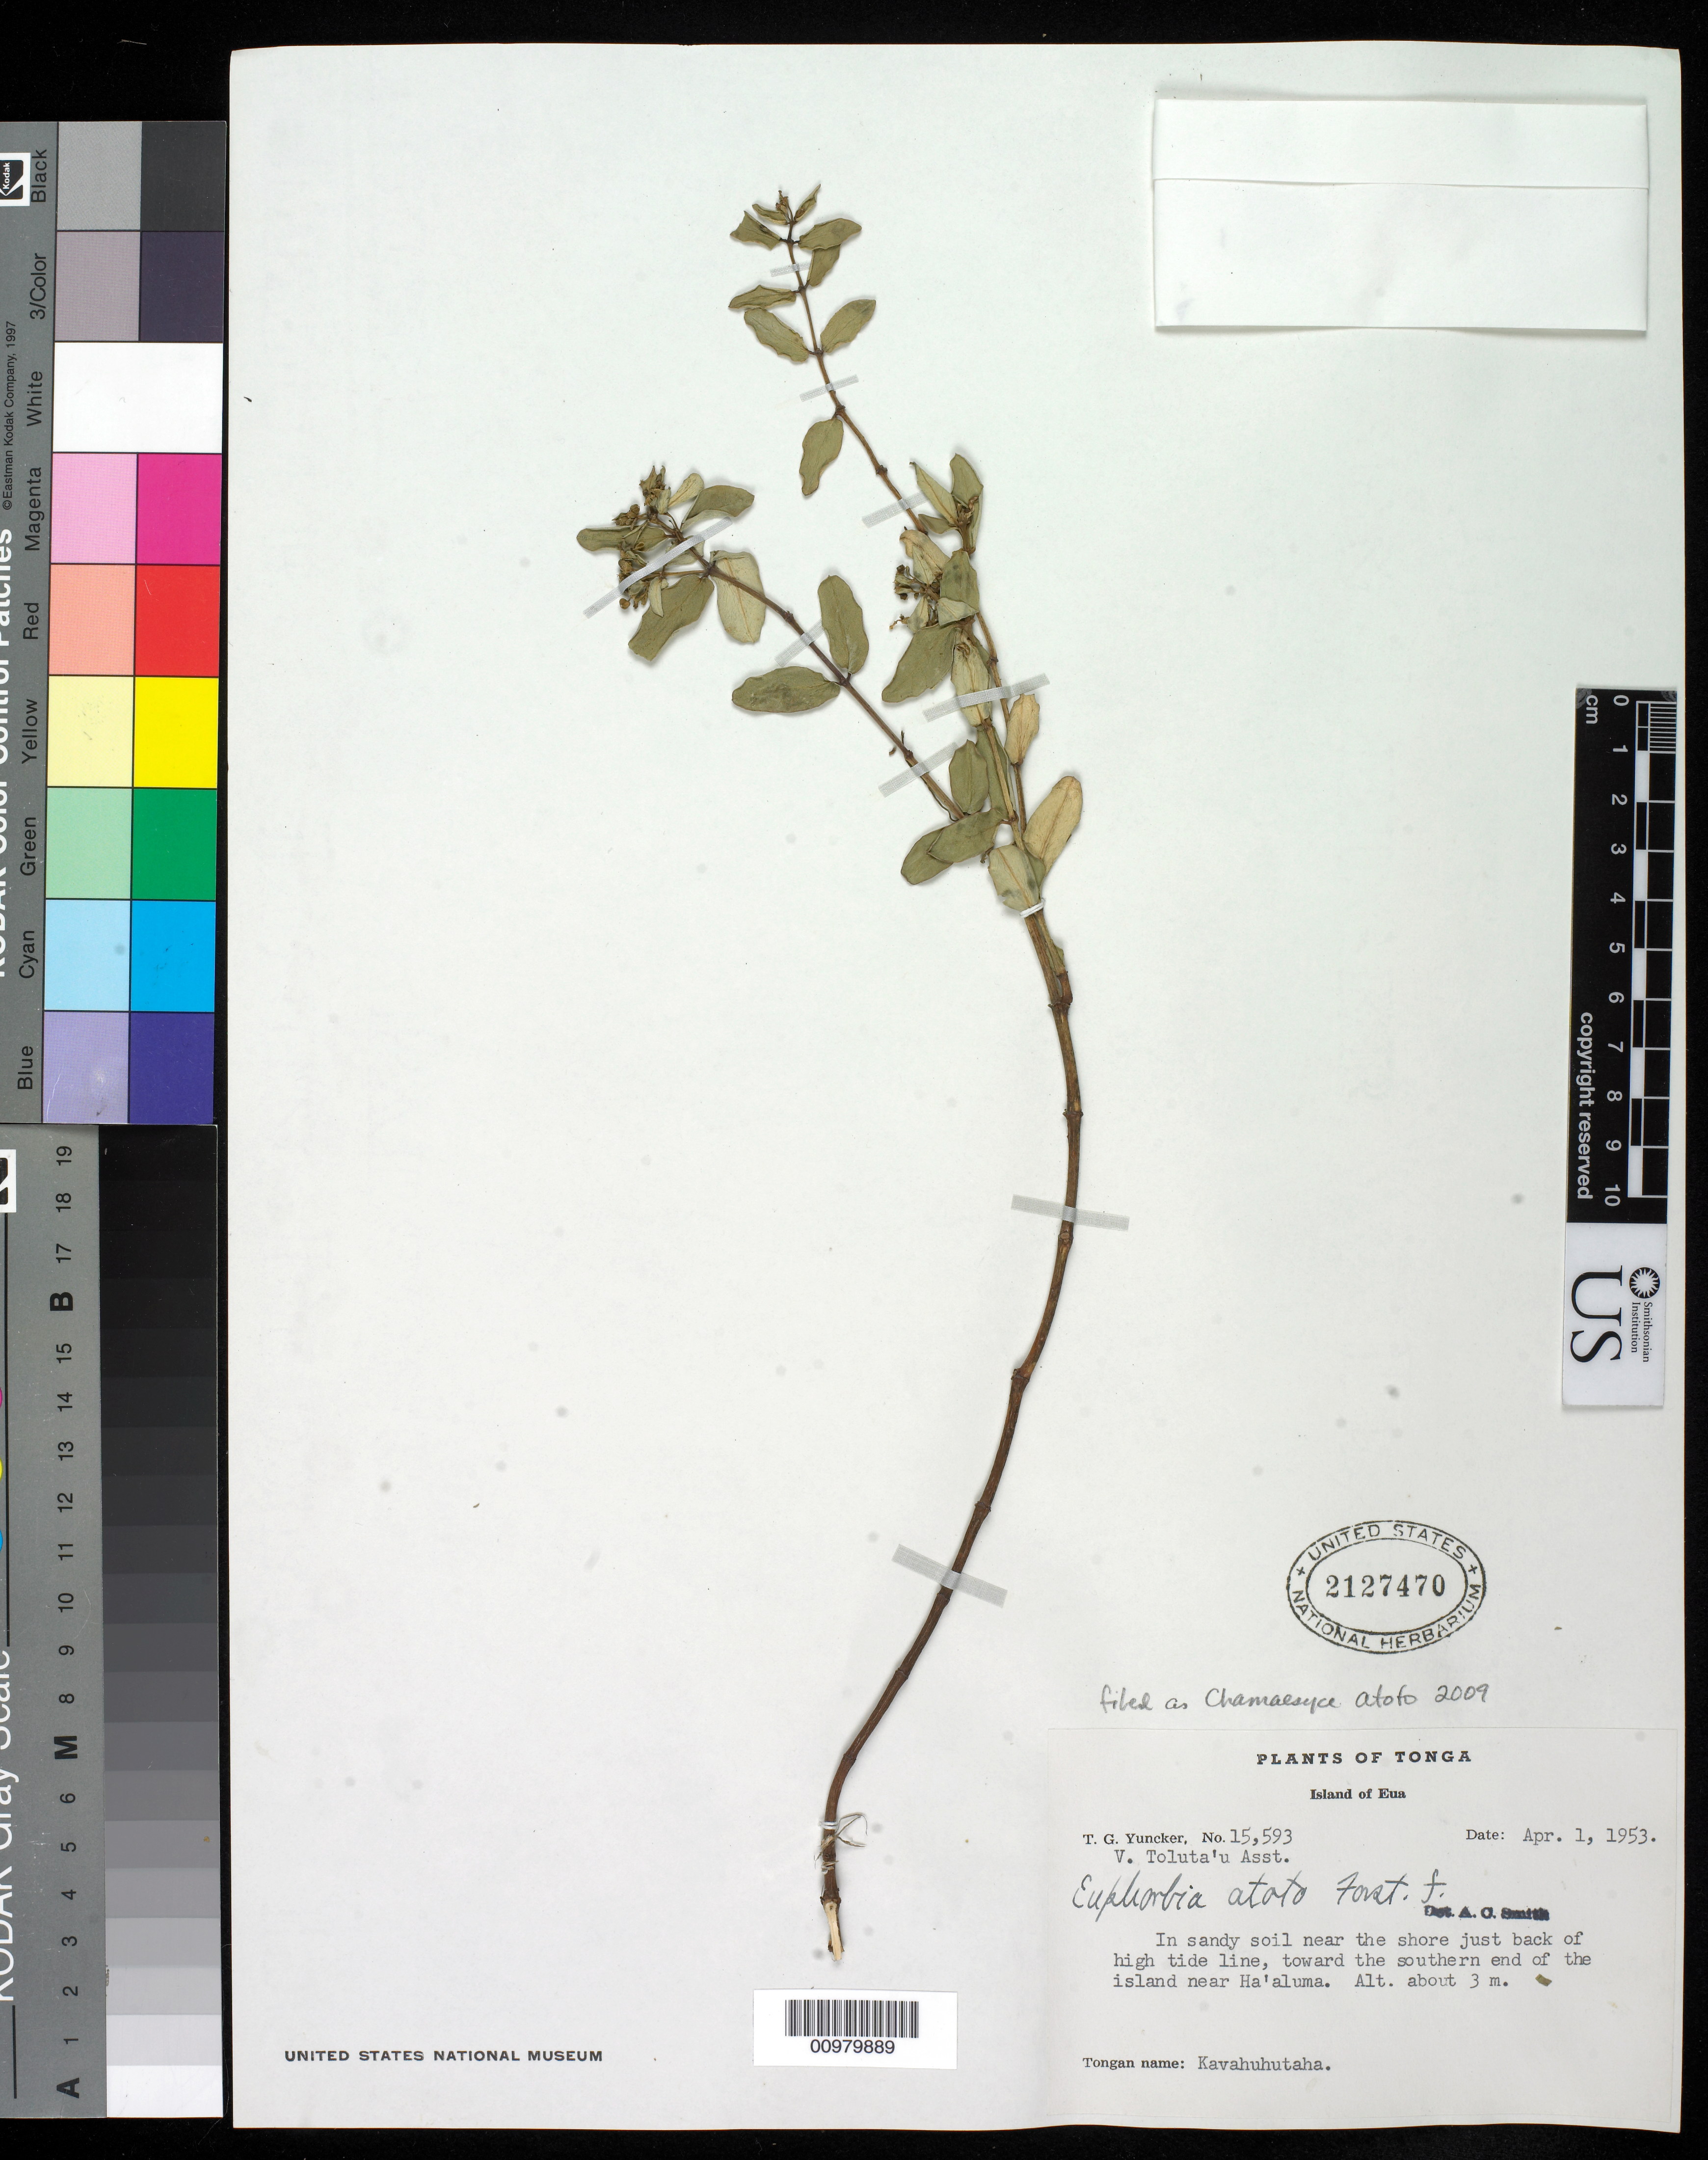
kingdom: Plantae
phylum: Tracheophyta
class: Magnoliopsida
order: Malpighiales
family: Euphorbiaceae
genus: Euphorbia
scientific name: Euphorbia atoto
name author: G. Forst.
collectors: T. G. Yuncker & V. Toluta'u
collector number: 15593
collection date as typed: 01 Apr 1953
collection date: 1953-04-01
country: Tonga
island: Eua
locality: Tonga, Eua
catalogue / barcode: US 2127470